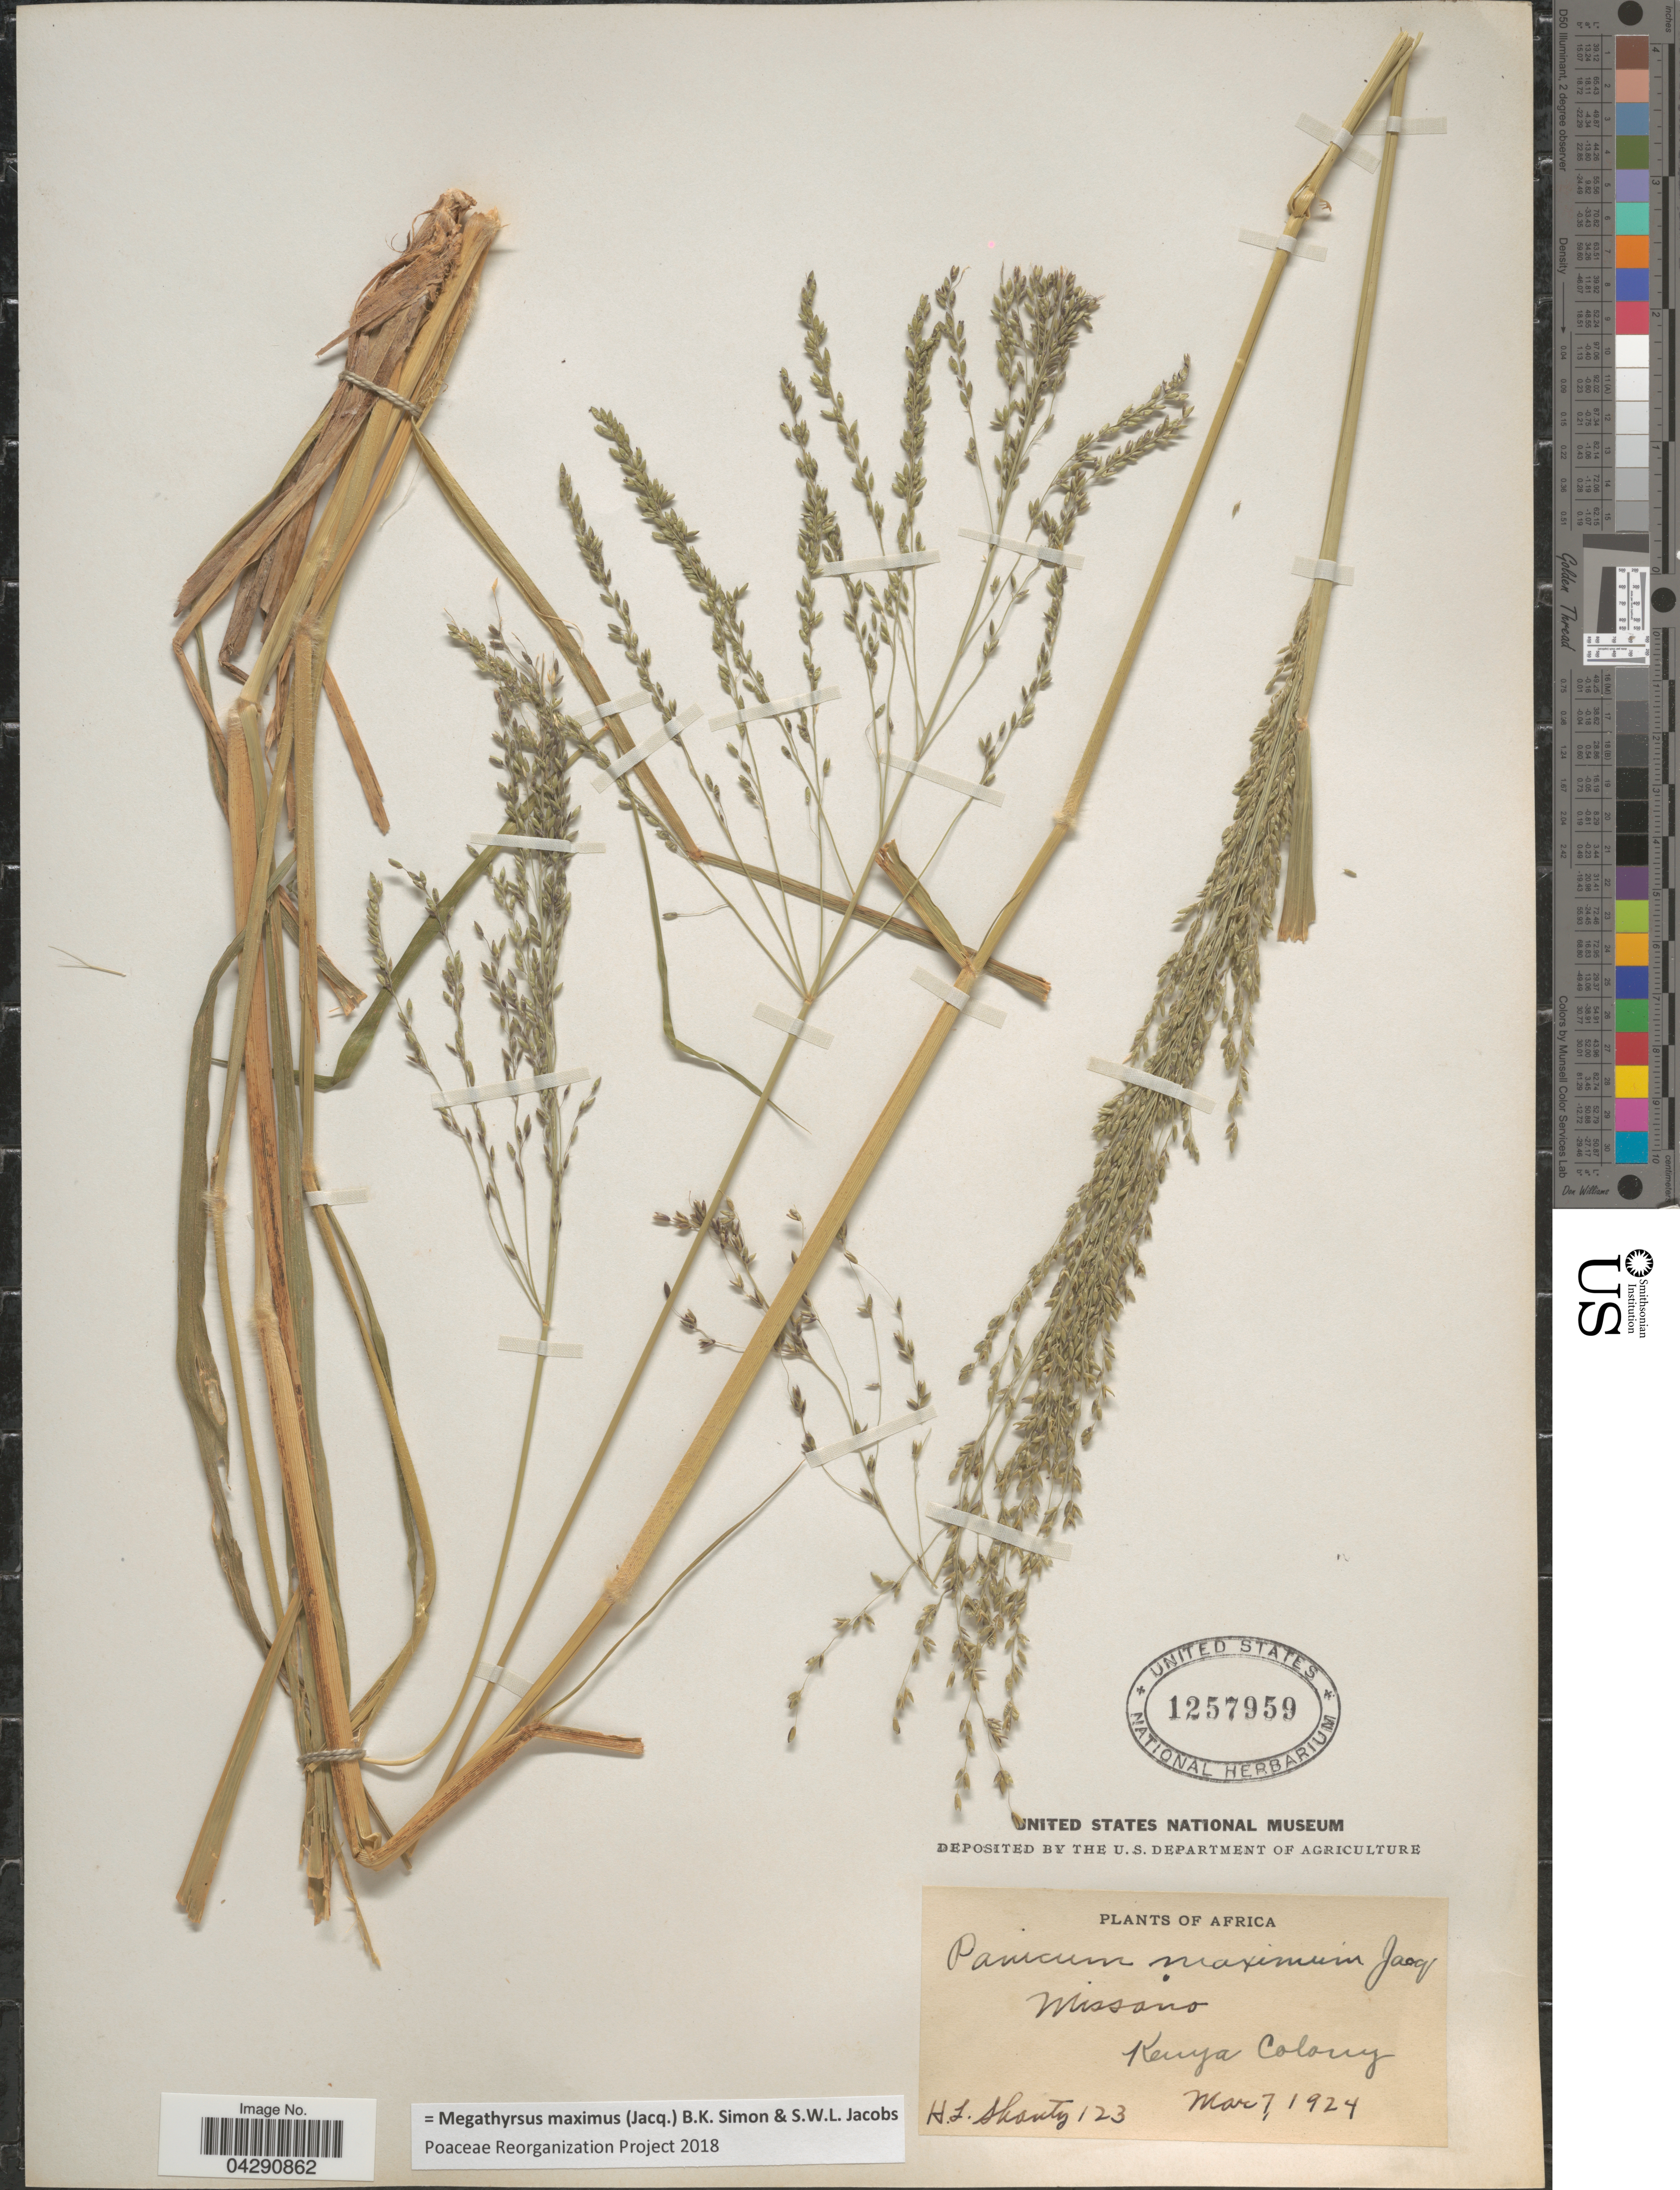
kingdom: Plantae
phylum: Tracheophyta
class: Liliopsida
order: Poales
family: Poaceae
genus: Megathyrsus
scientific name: Megathyrsus maximus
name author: (Jacq.) B.K. Simon & S.W.L. Jacobs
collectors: H. Shantz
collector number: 123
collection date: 1924-03-07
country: Kenya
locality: Missano. Kenya Colony.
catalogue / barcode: US 1257959